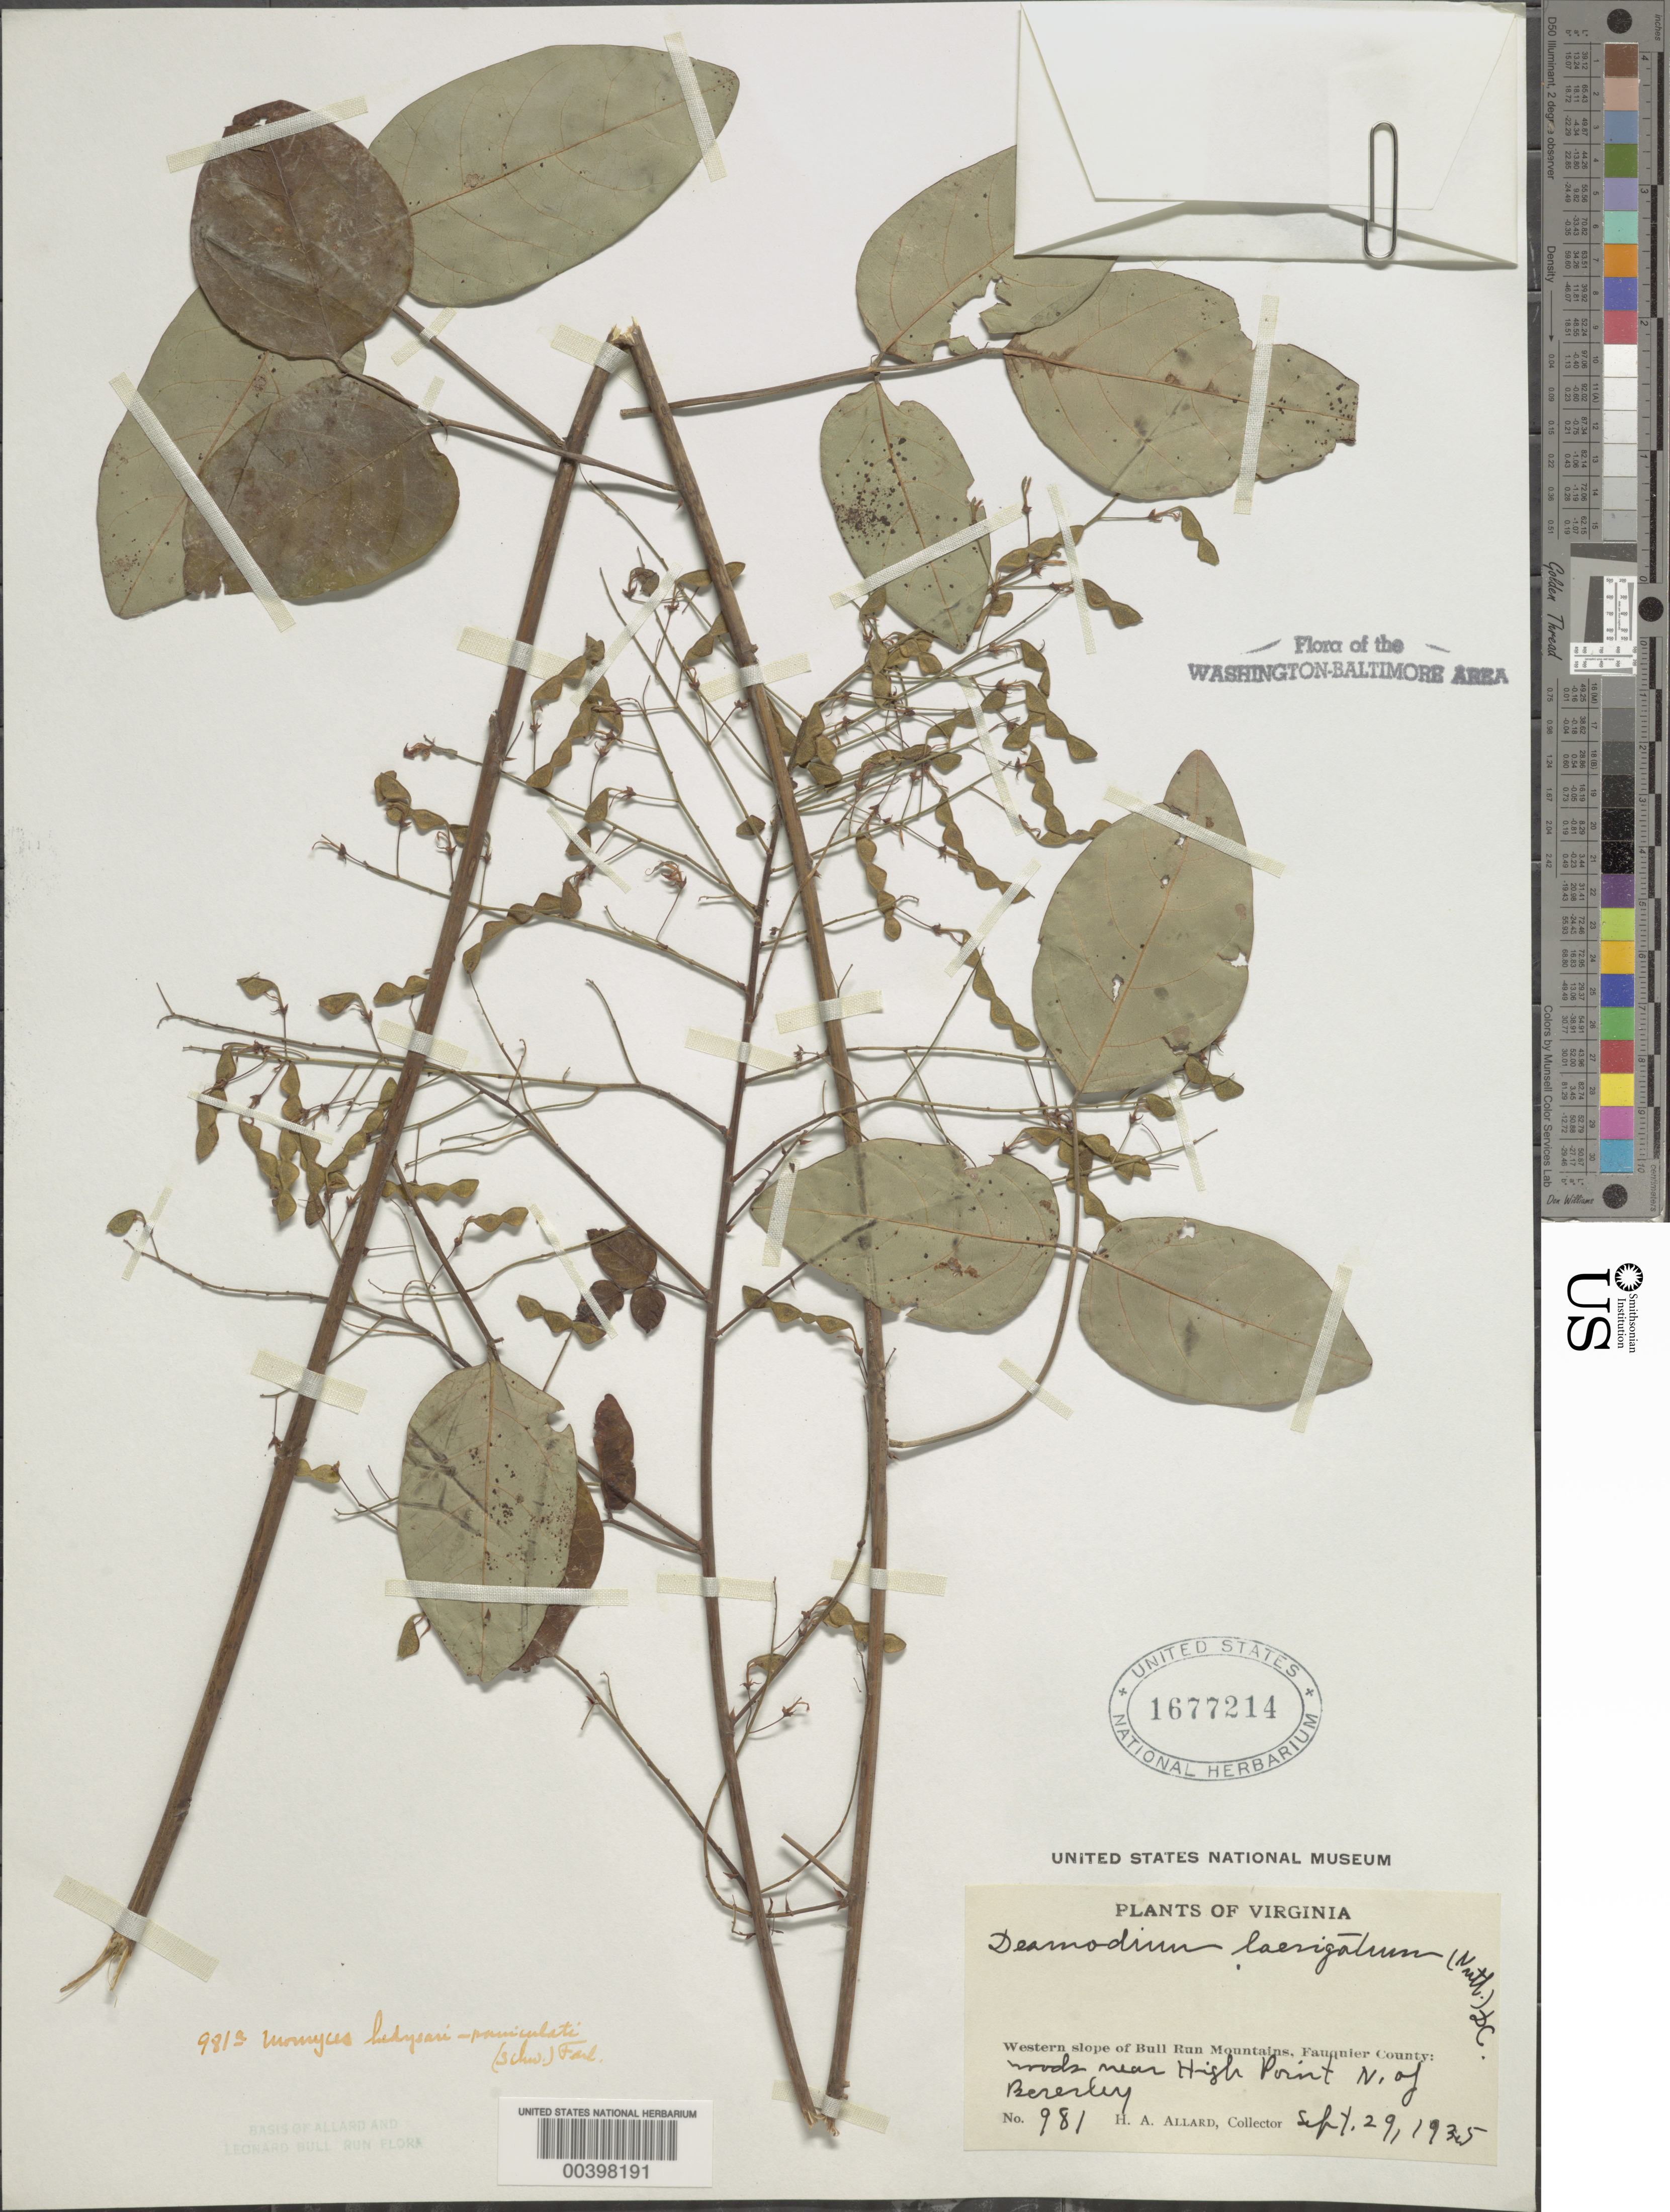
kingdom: Plantae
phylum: Tracheophyta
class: Magnoliopsida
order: Fabales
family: Fabaceae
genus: Desmodium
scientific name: Desmodium laevigatum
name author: (Nutt.) DC.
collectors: H. A. Allard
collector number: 981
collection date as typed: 29 Sep 1935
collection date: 1935-09-29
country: United States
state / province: Virginia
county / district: Fauquier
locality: Near High Point, north of Beverley Mill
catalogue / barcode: US 1677214